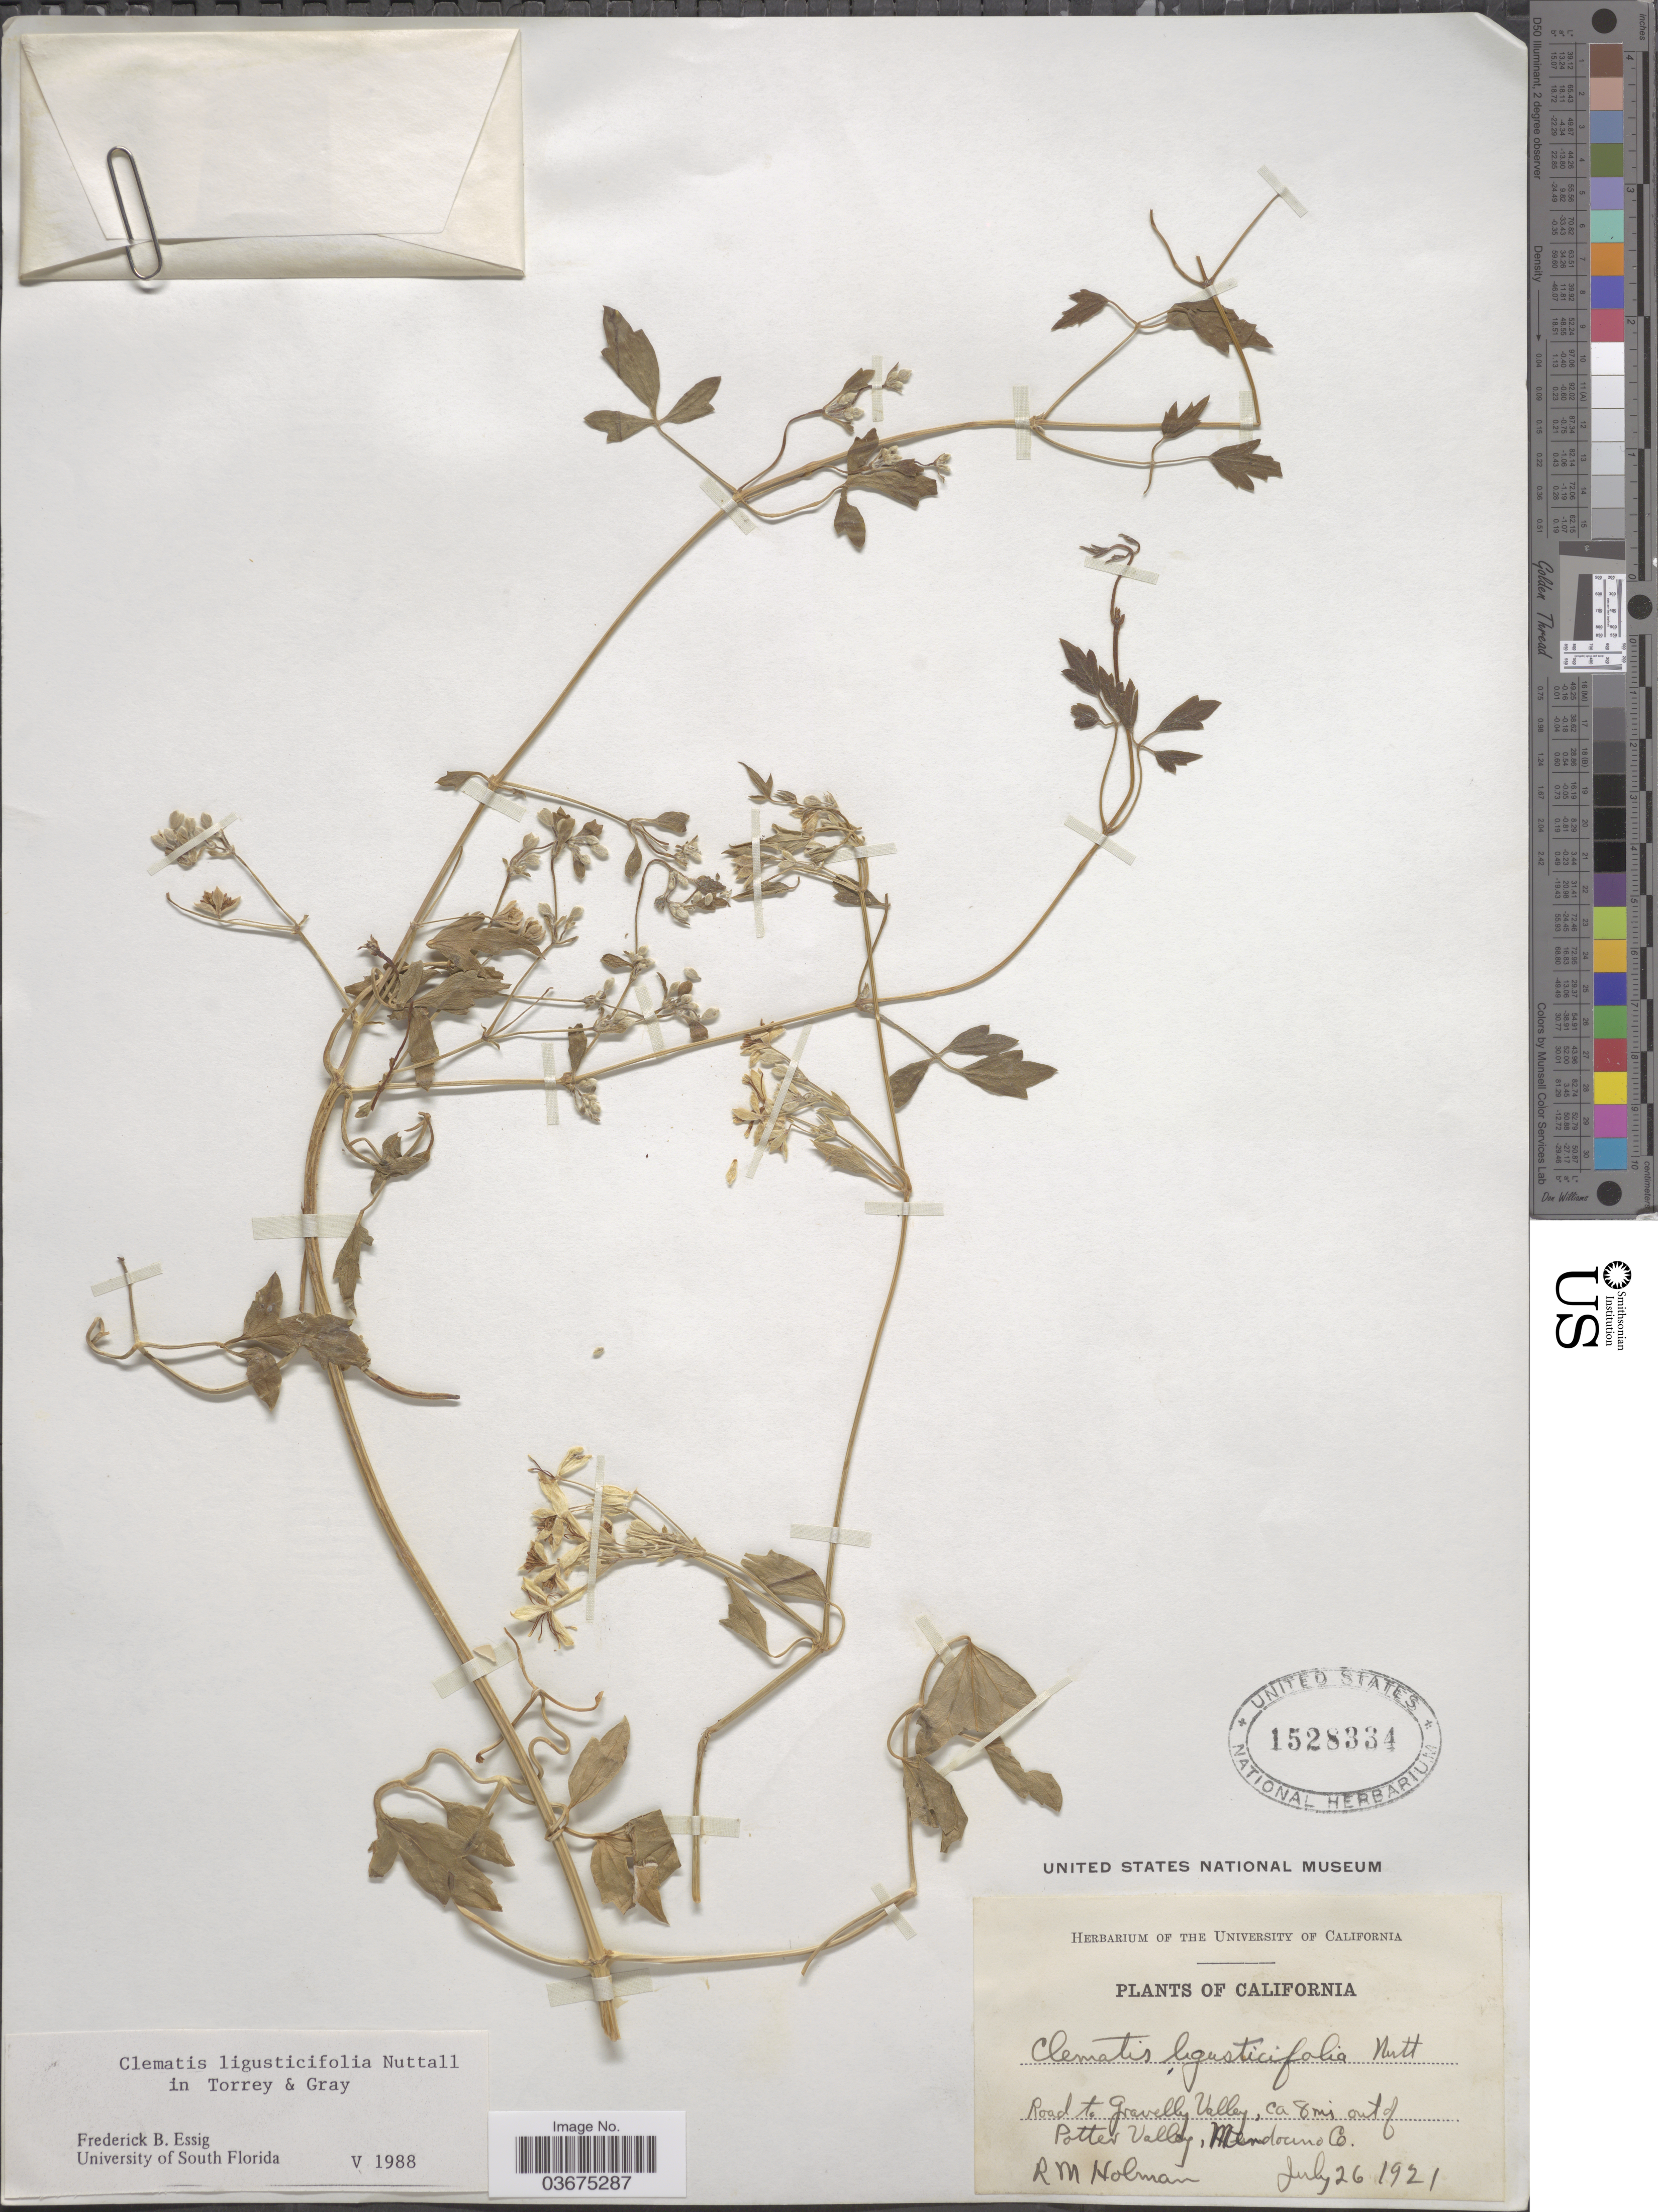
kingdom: Plantae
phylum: Tracheophyta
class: Magnoliopsida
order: Ranunculales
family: Ranunculaceae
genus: Clematis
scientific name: Clematis ligusticifolia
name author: Nutt.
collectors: R. Holman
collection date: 1921-07-26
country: United States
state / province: California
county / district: Mendocino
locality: Road to Gravelly Valley, ca 8 mi out of Potter Valley, Mendocino Co.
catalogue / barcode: US 1528334